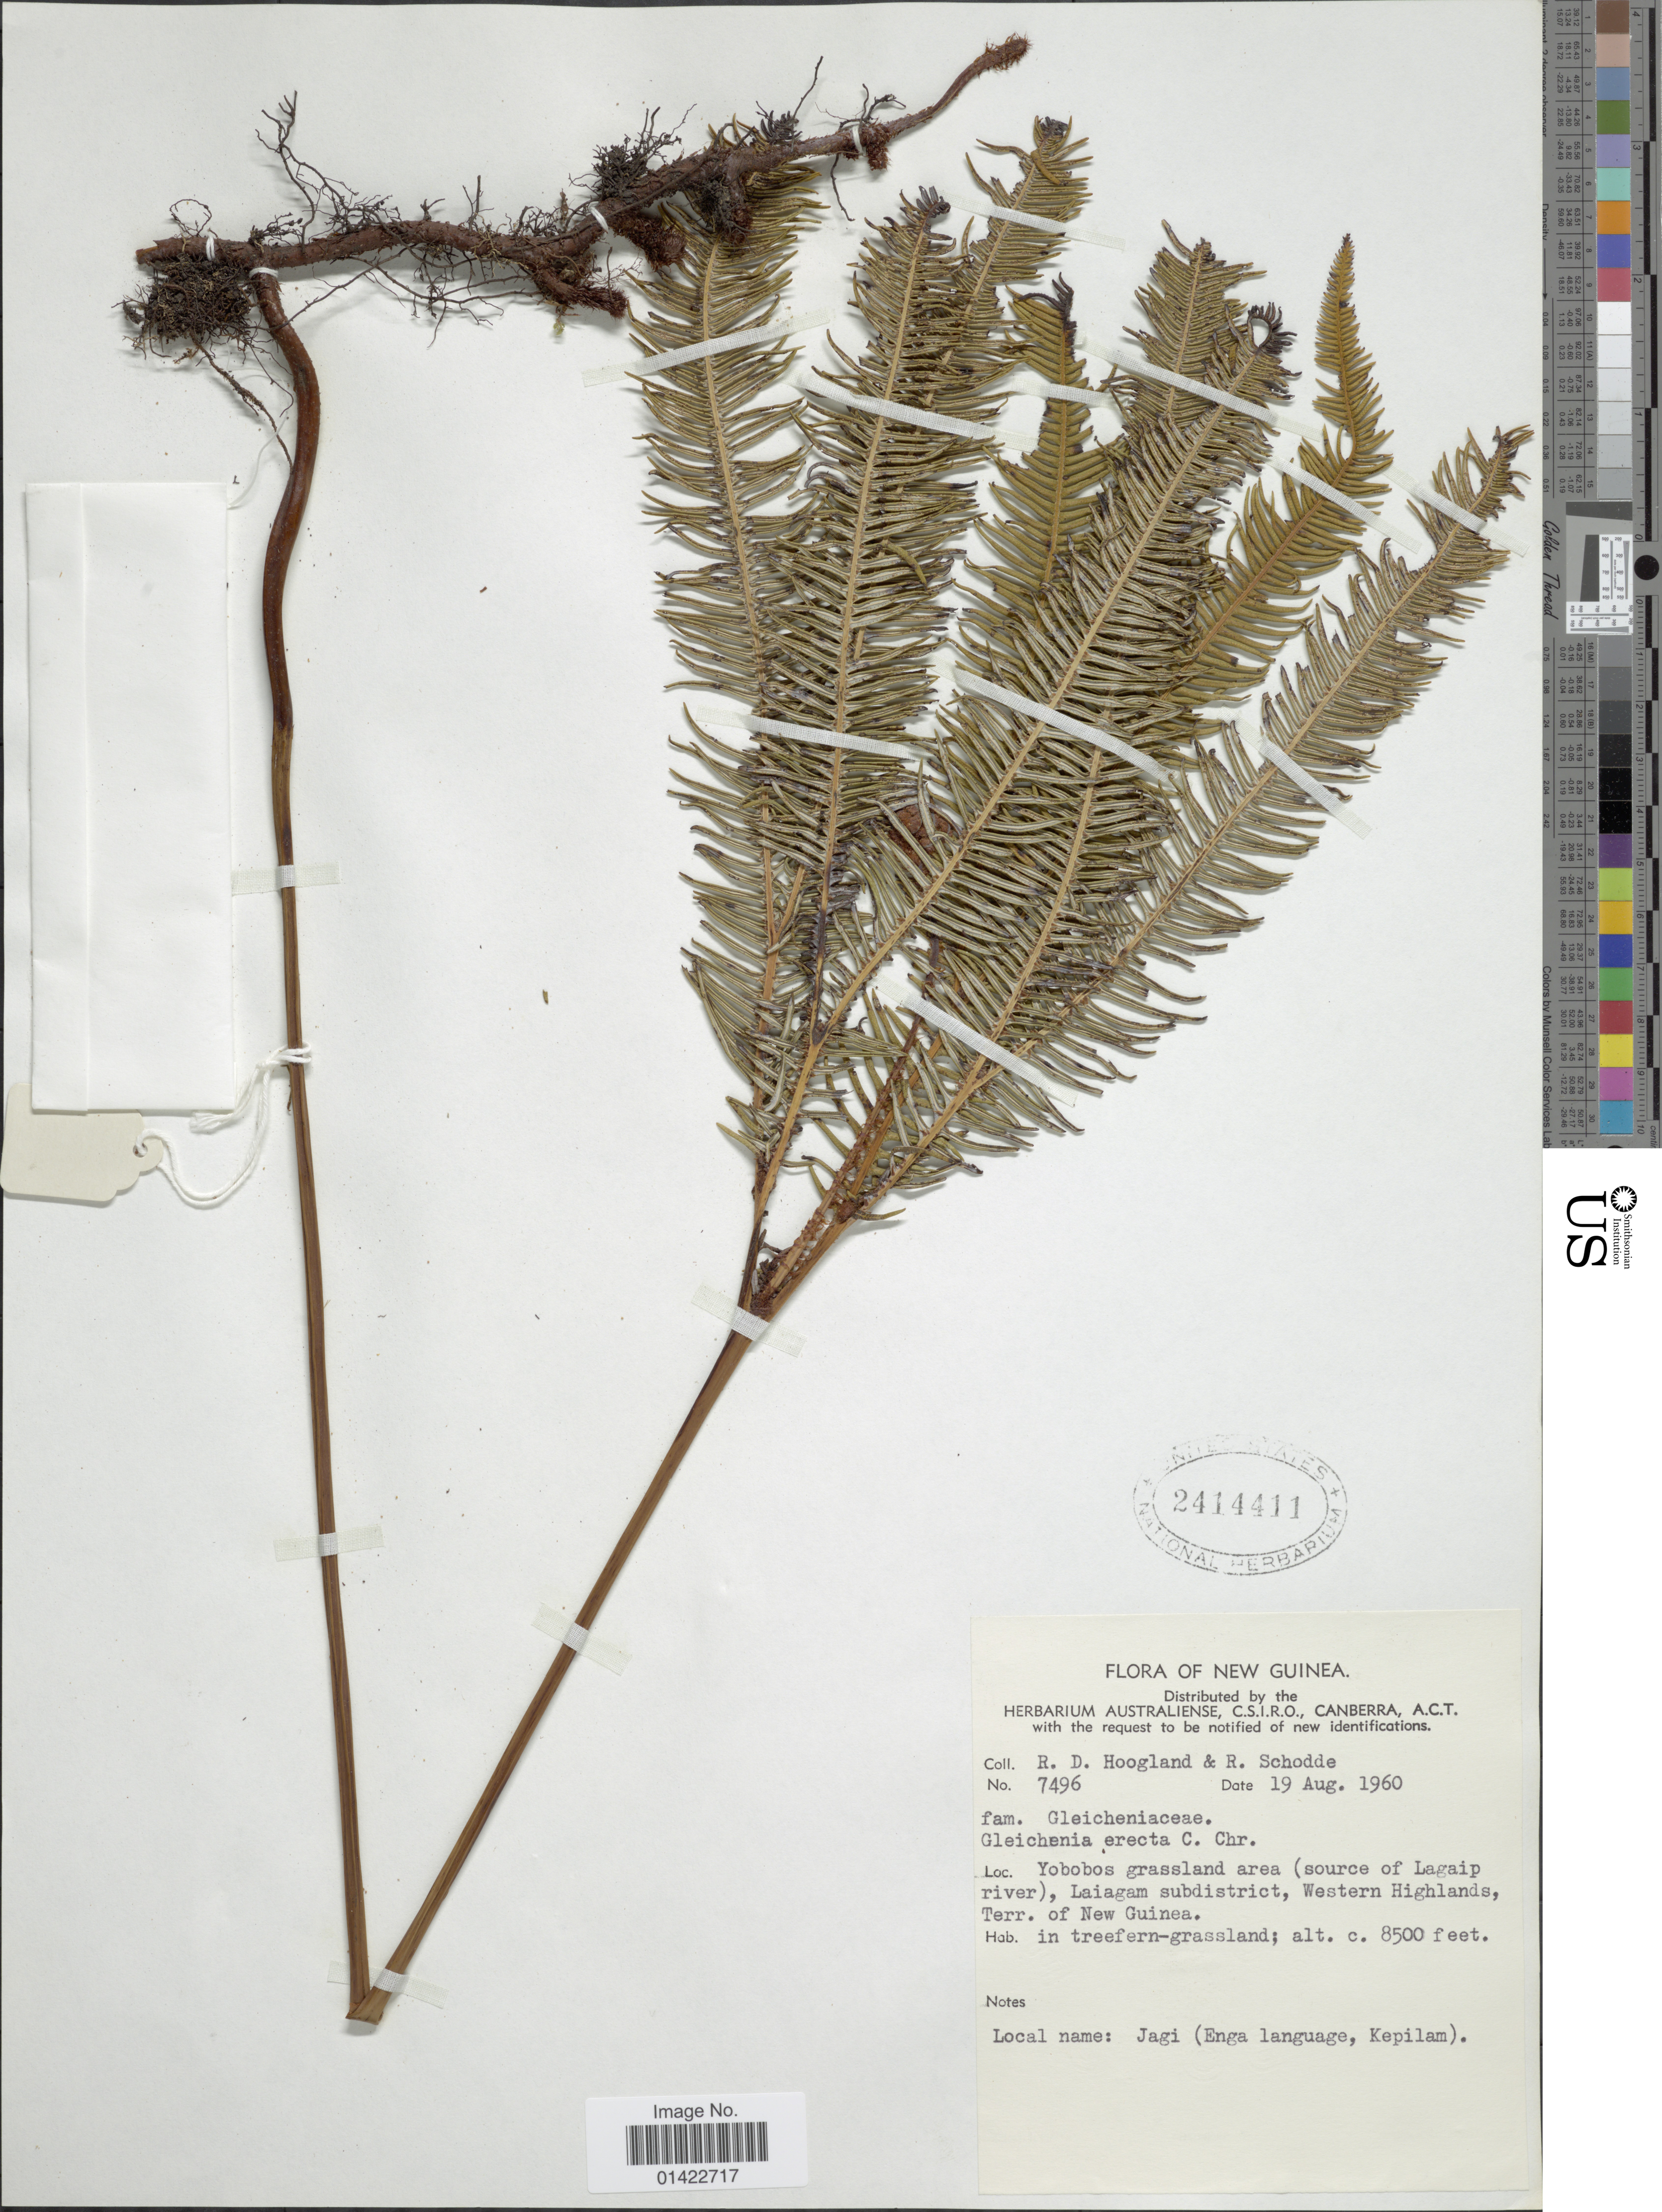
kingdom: Plantae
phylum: Tracheophyta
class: Polypodiopsida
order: Gleicheniales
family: Gleicheniaceae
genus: Sticherus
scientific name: Sticherus erectus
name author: (C. Chr.) Copel.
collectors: R. D. Hoogland & R. Schodde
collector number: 7496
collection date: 1960-08-19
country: Papua New Guinea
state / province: Western Highlands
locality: Yobbos grassland area (source of Lagaip river),laiagam subdistrict.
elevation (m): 2591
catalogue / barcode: US 2414411